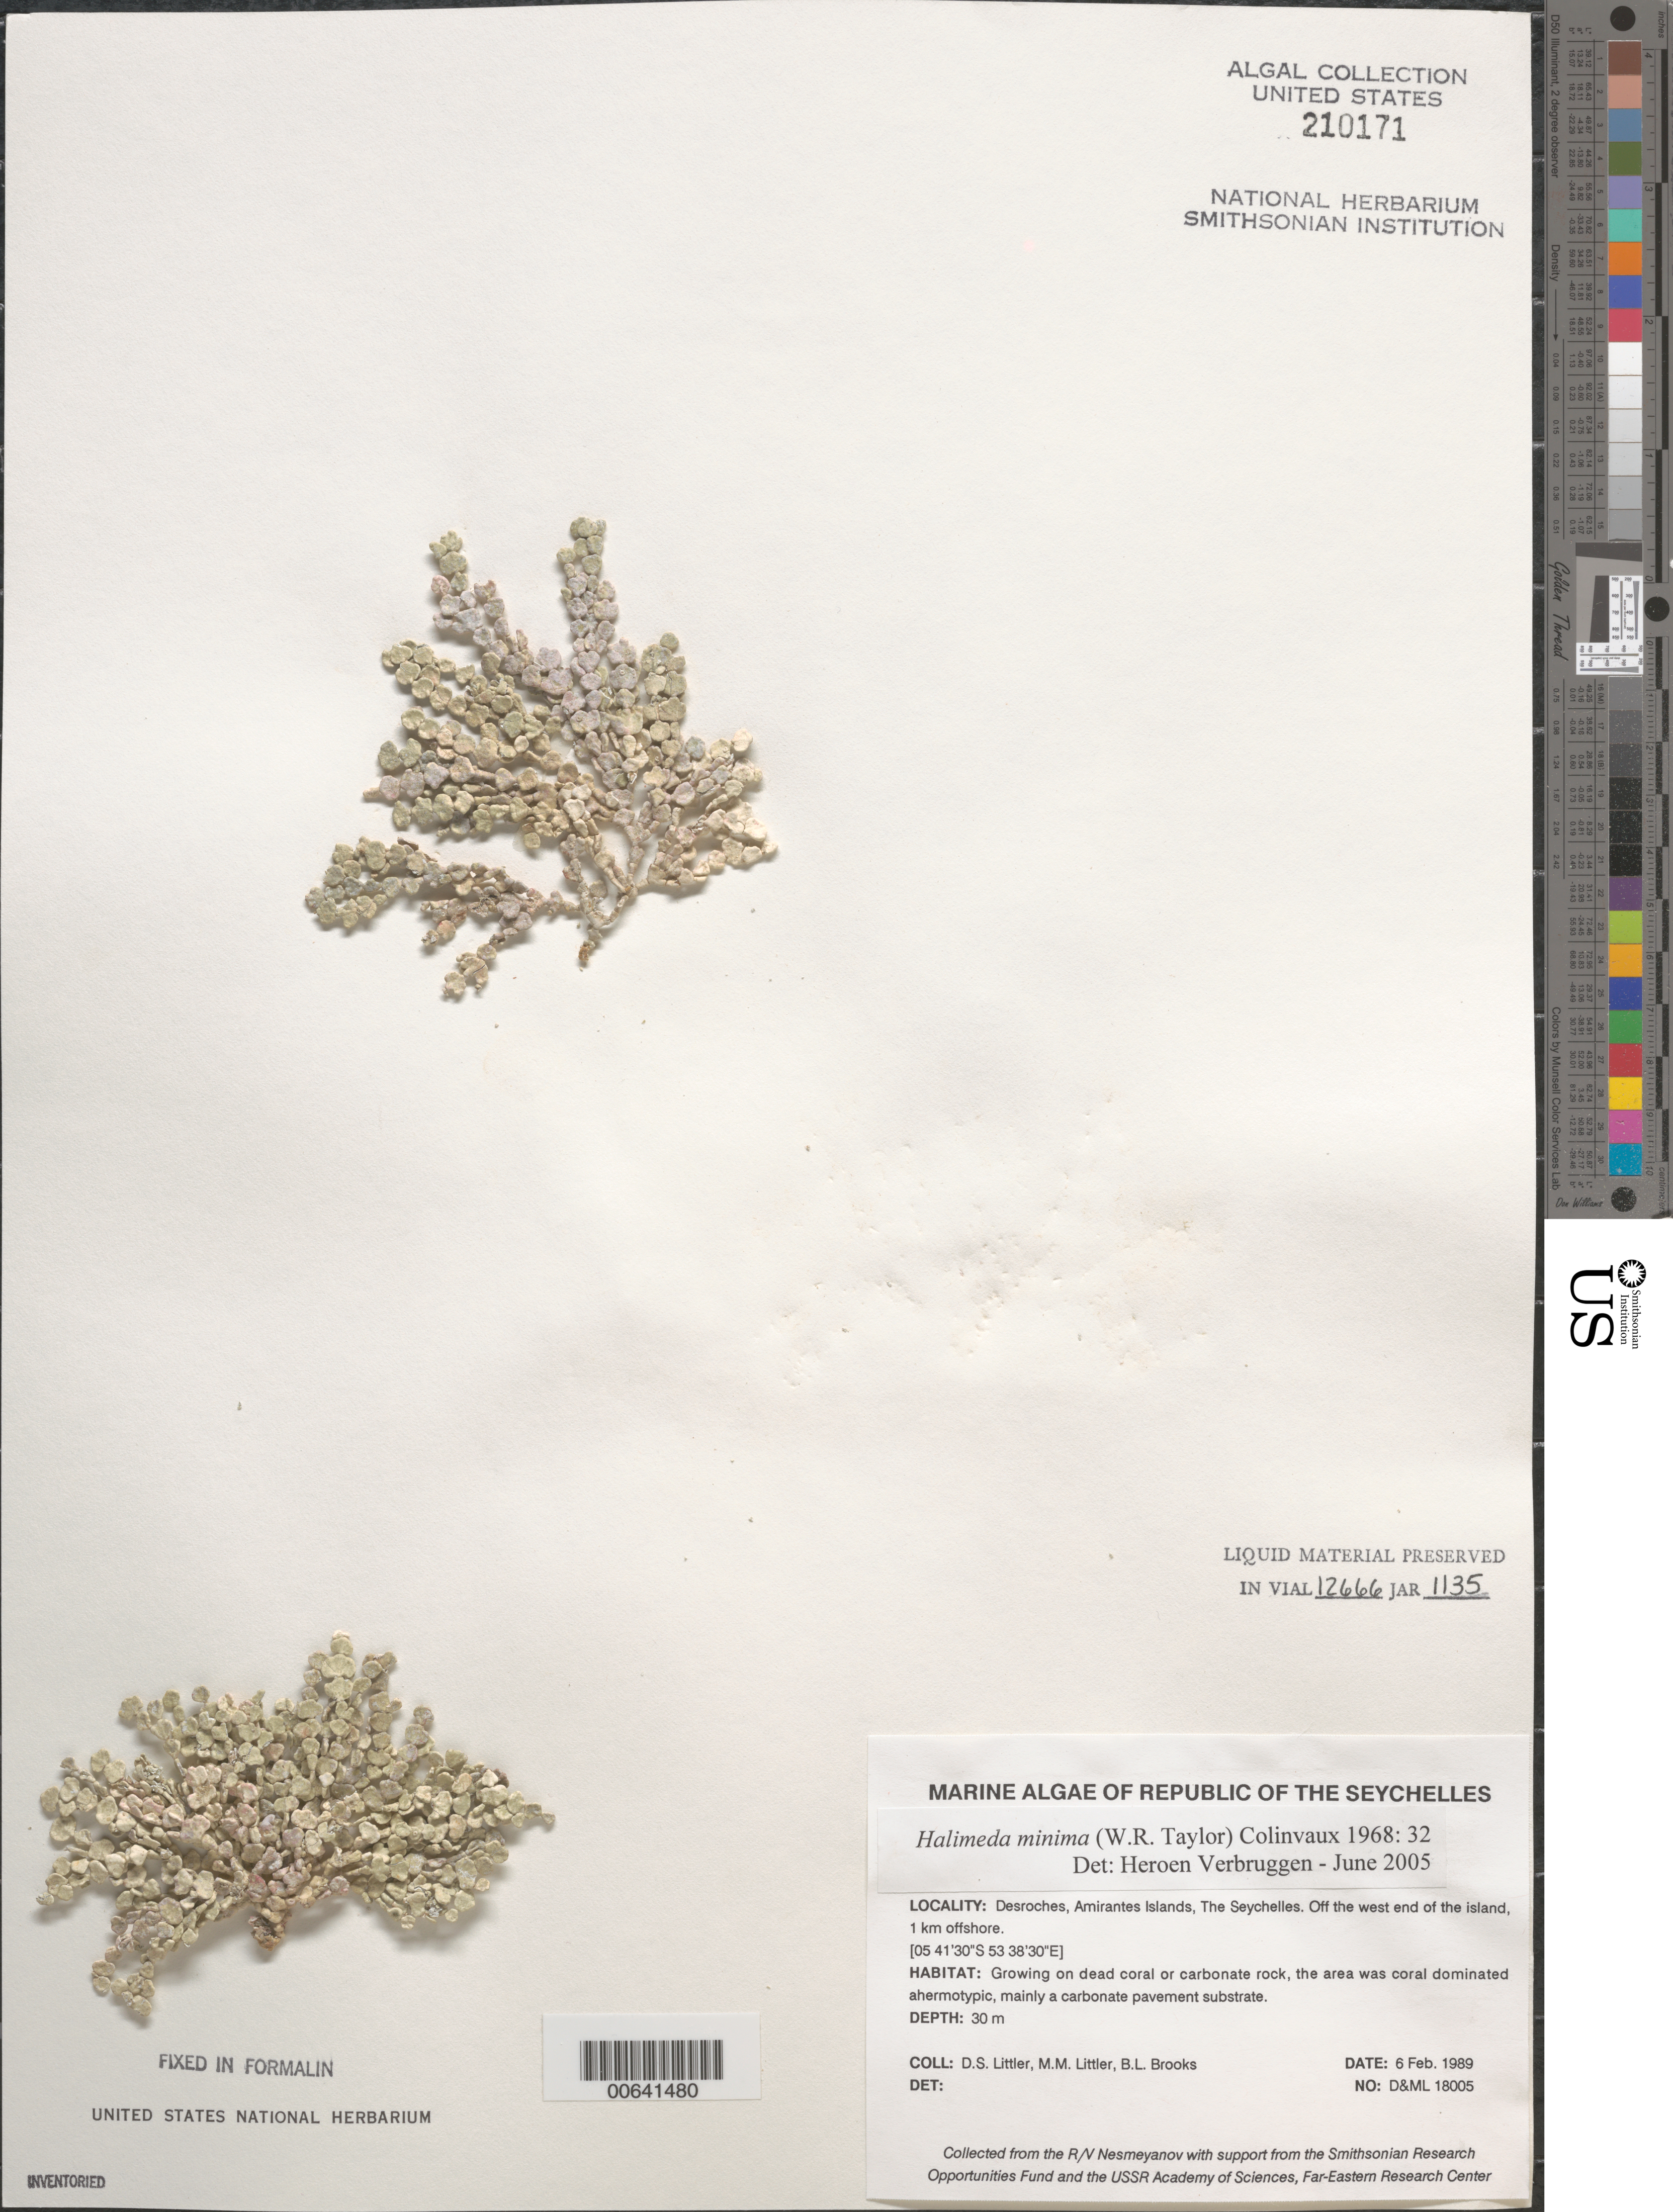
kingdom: Plantae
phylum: Chlorophyta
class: Ulvophyceae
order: Bryopsidales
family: Halimedaceae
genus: Halimeda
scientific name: Halimeda minima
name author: (W.R. Taylor) Hillis-Colinvaux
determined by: Verbruggen, H.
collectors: D. S. Littler, M. M. Littler & B. Brooks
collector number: D&ML 18005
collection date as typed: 06 Feb 1989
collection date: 1989-02-06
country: Seychelles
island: Desroches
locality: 1 km off west end of island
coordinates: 05 41'30"S, 53 38'30"E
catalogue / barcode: US 210171